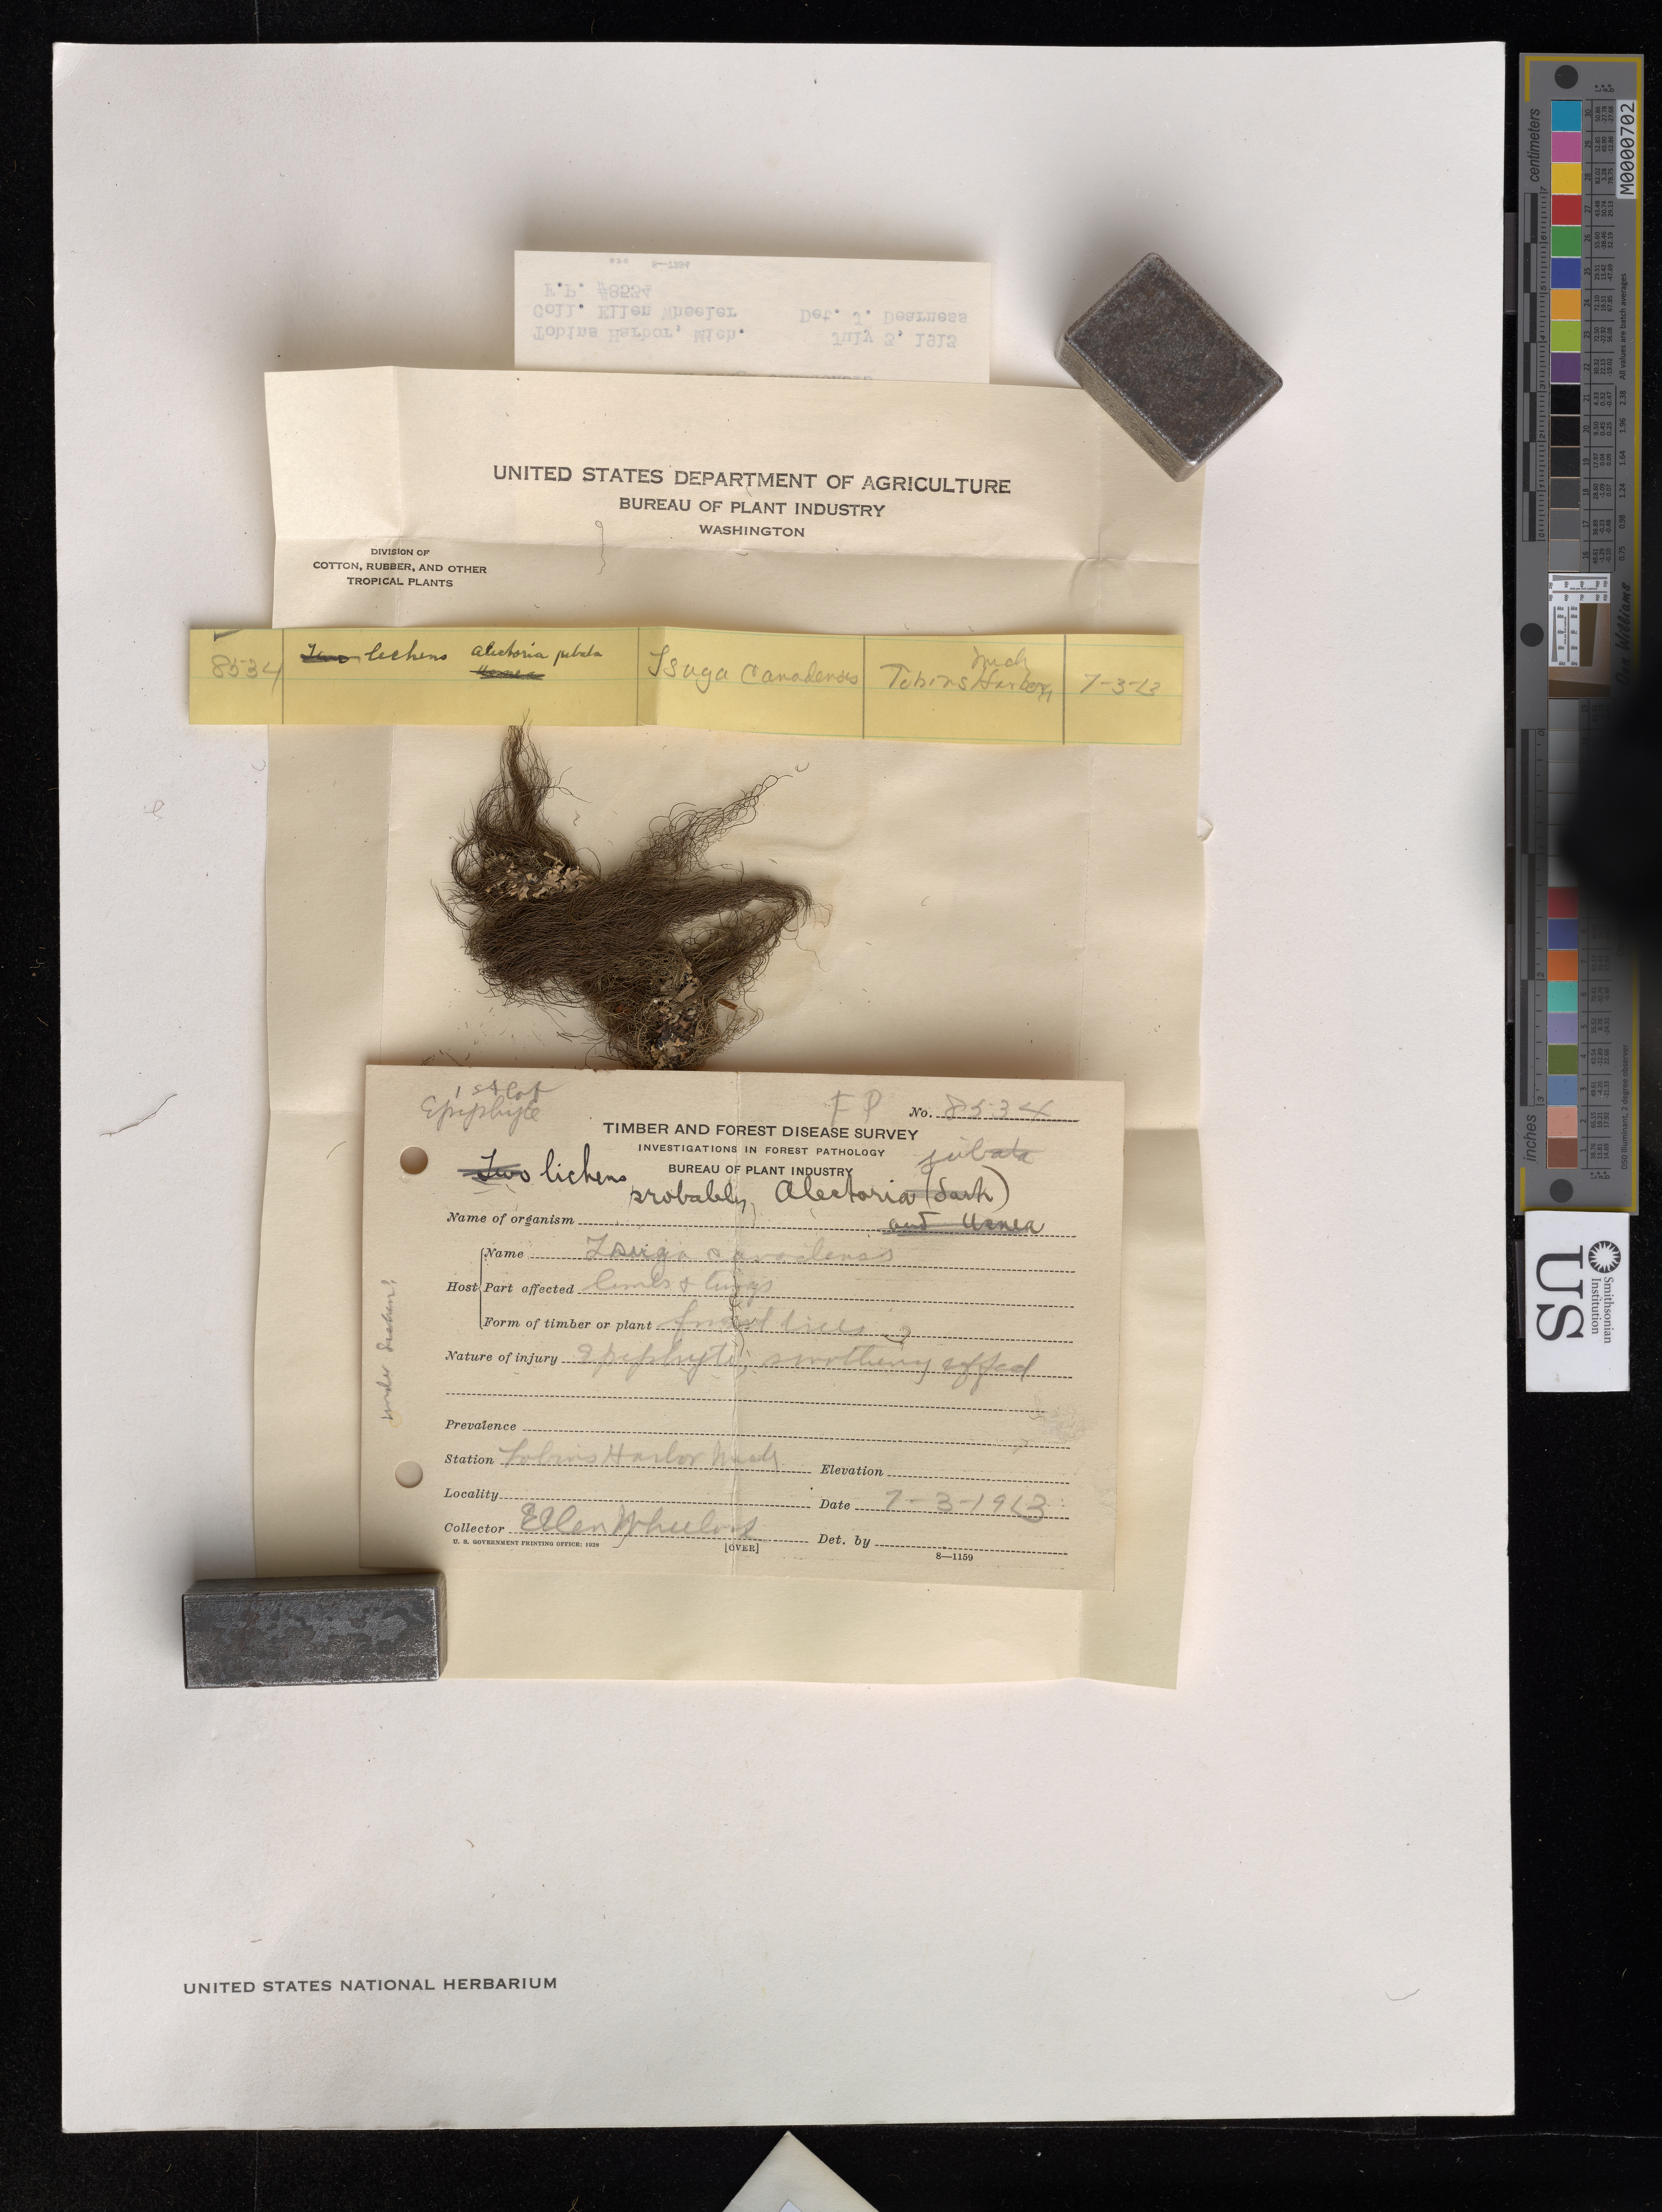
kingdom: Fungi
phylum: Ascomycota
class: Lecanoromycetes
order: Lecanorales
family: Parmeliaceae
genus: Alectoria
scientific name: Alectoria americana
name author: Motyka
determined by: Brodo, I. M.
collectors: E. Wheeler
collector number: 8534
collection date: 1913-07-03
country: United States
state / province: Michigan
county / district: Keneenaw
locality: Tobins Harbor